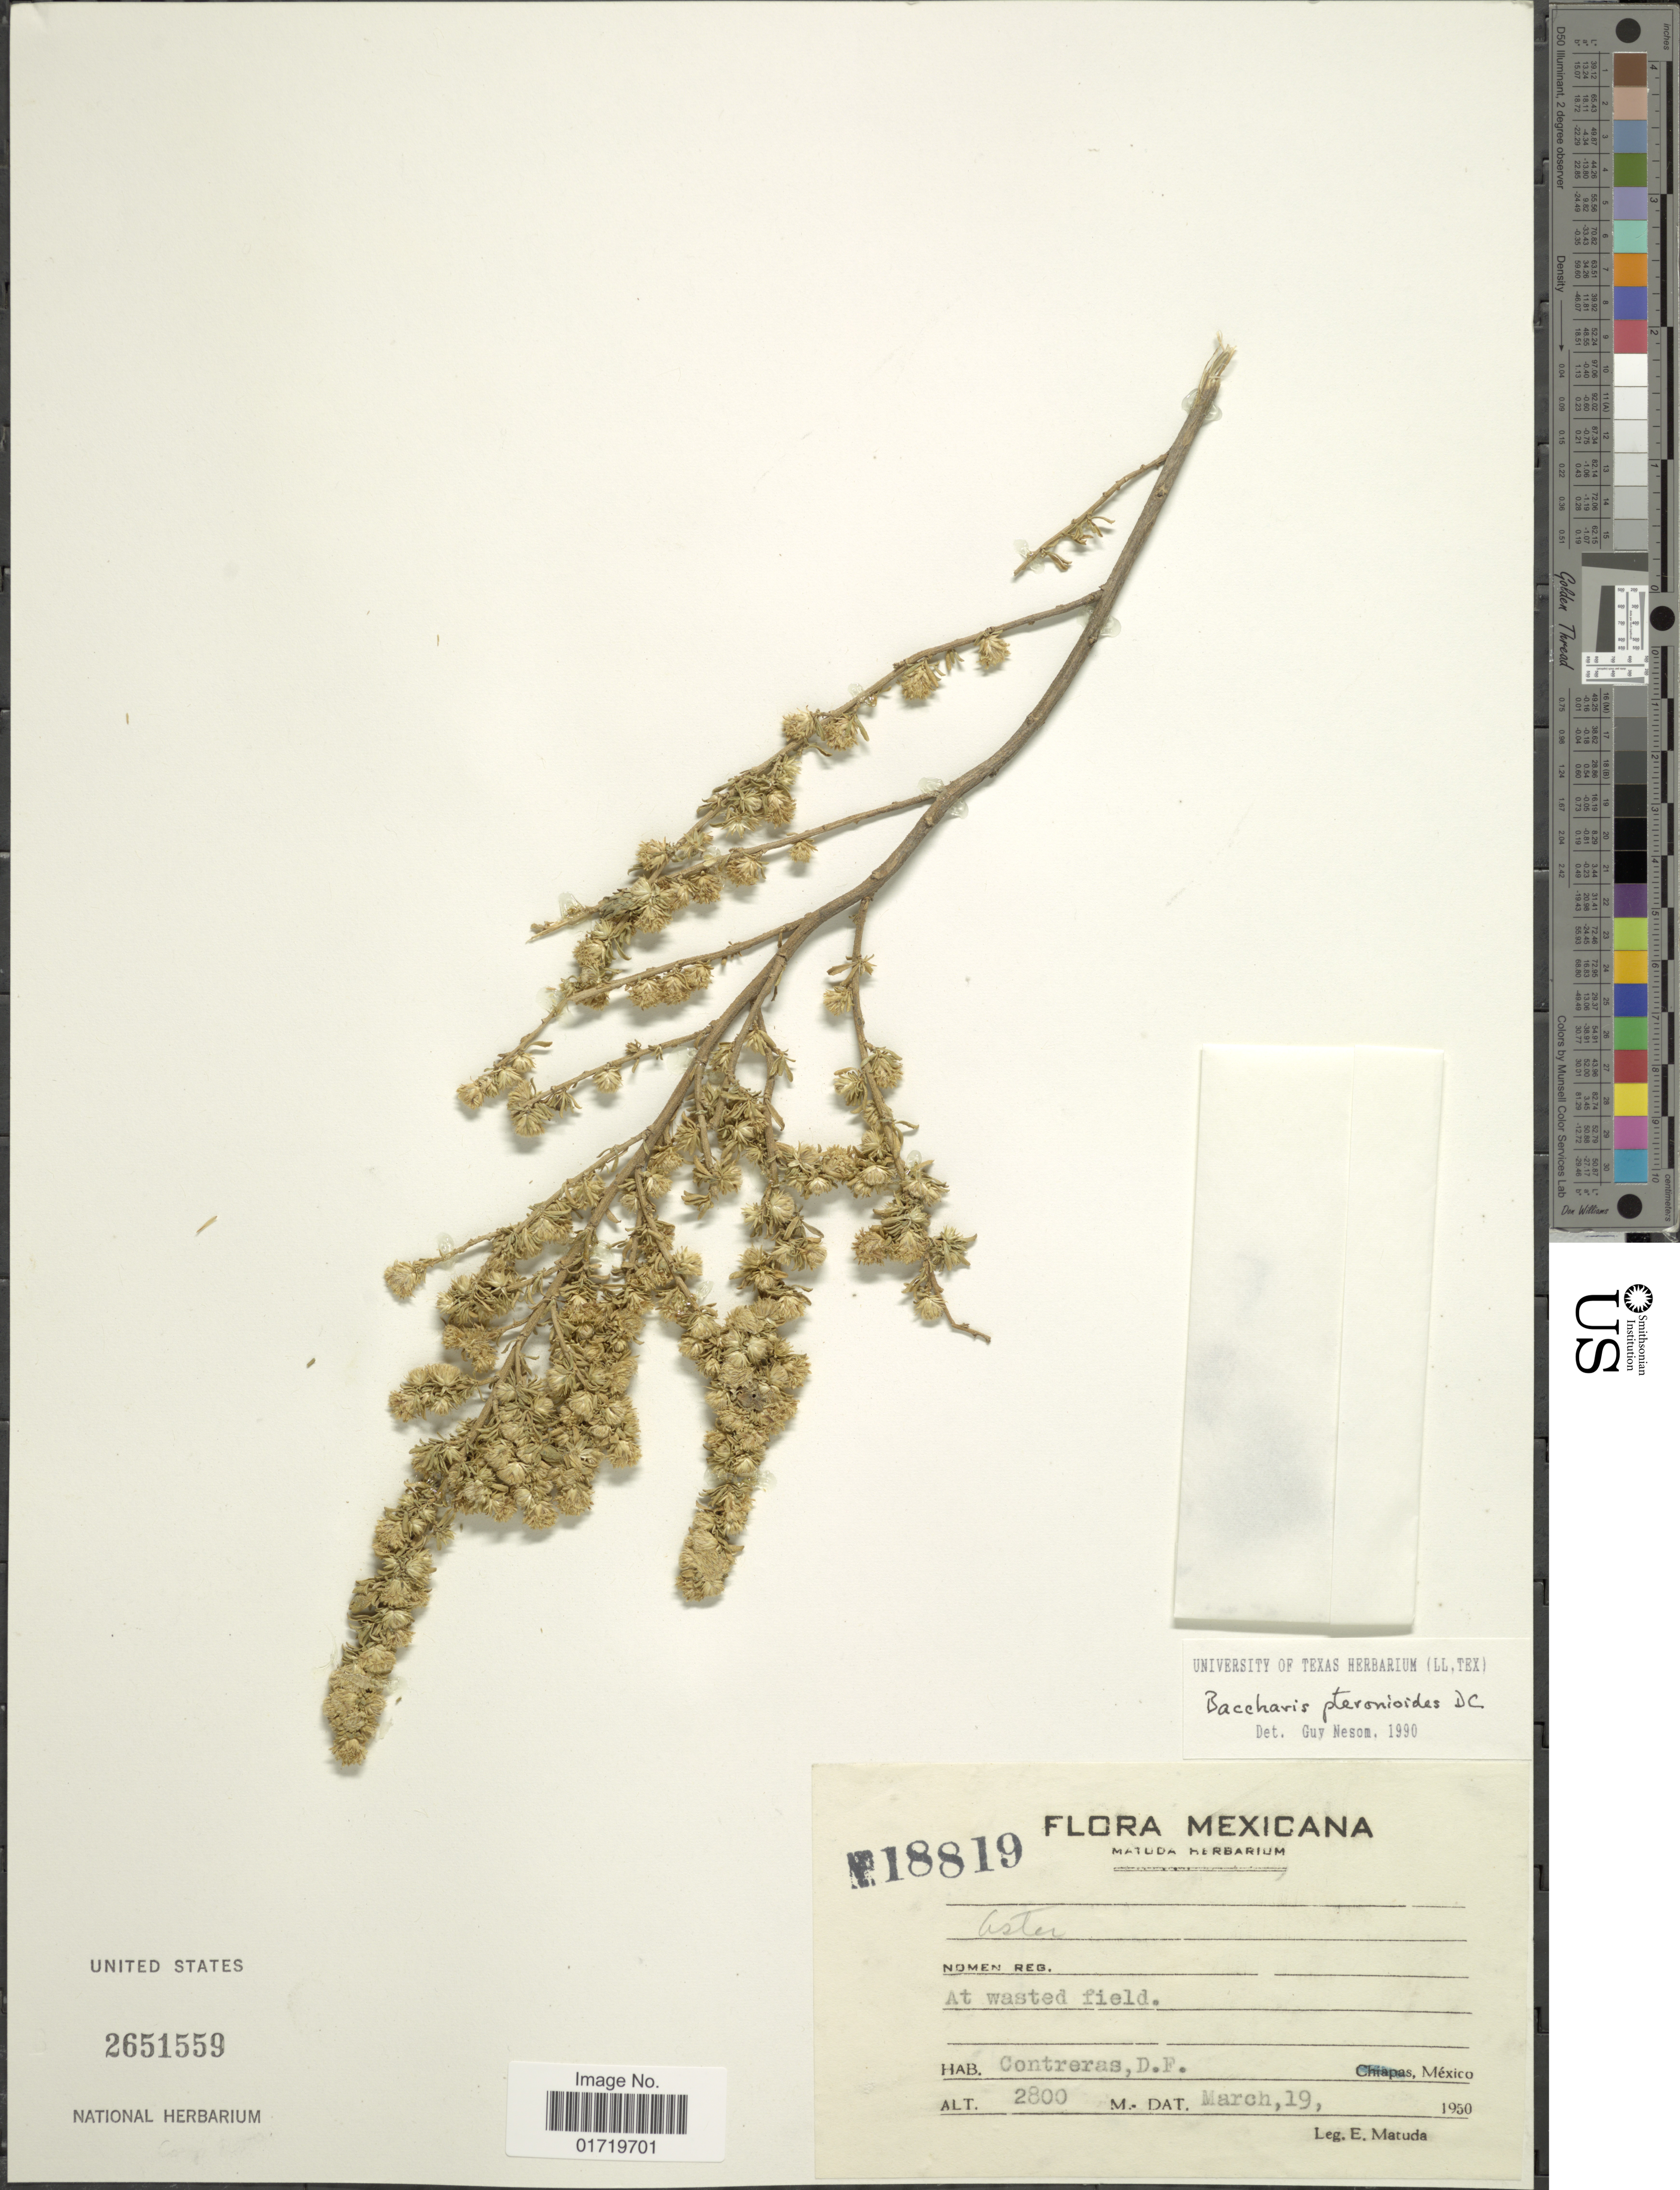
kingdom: Plantae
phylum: Tracheophyta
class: Magnoliopsida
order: Asterales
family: Asteraceae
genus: Baccharis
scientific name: Baccharis pteronioides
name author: DC.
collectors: E. Matuda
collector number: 18819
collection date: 1950-03-19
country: Mexico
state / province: Distrito Federal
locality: Contreras, D. F.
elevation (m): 2800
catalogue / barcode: US 2651559